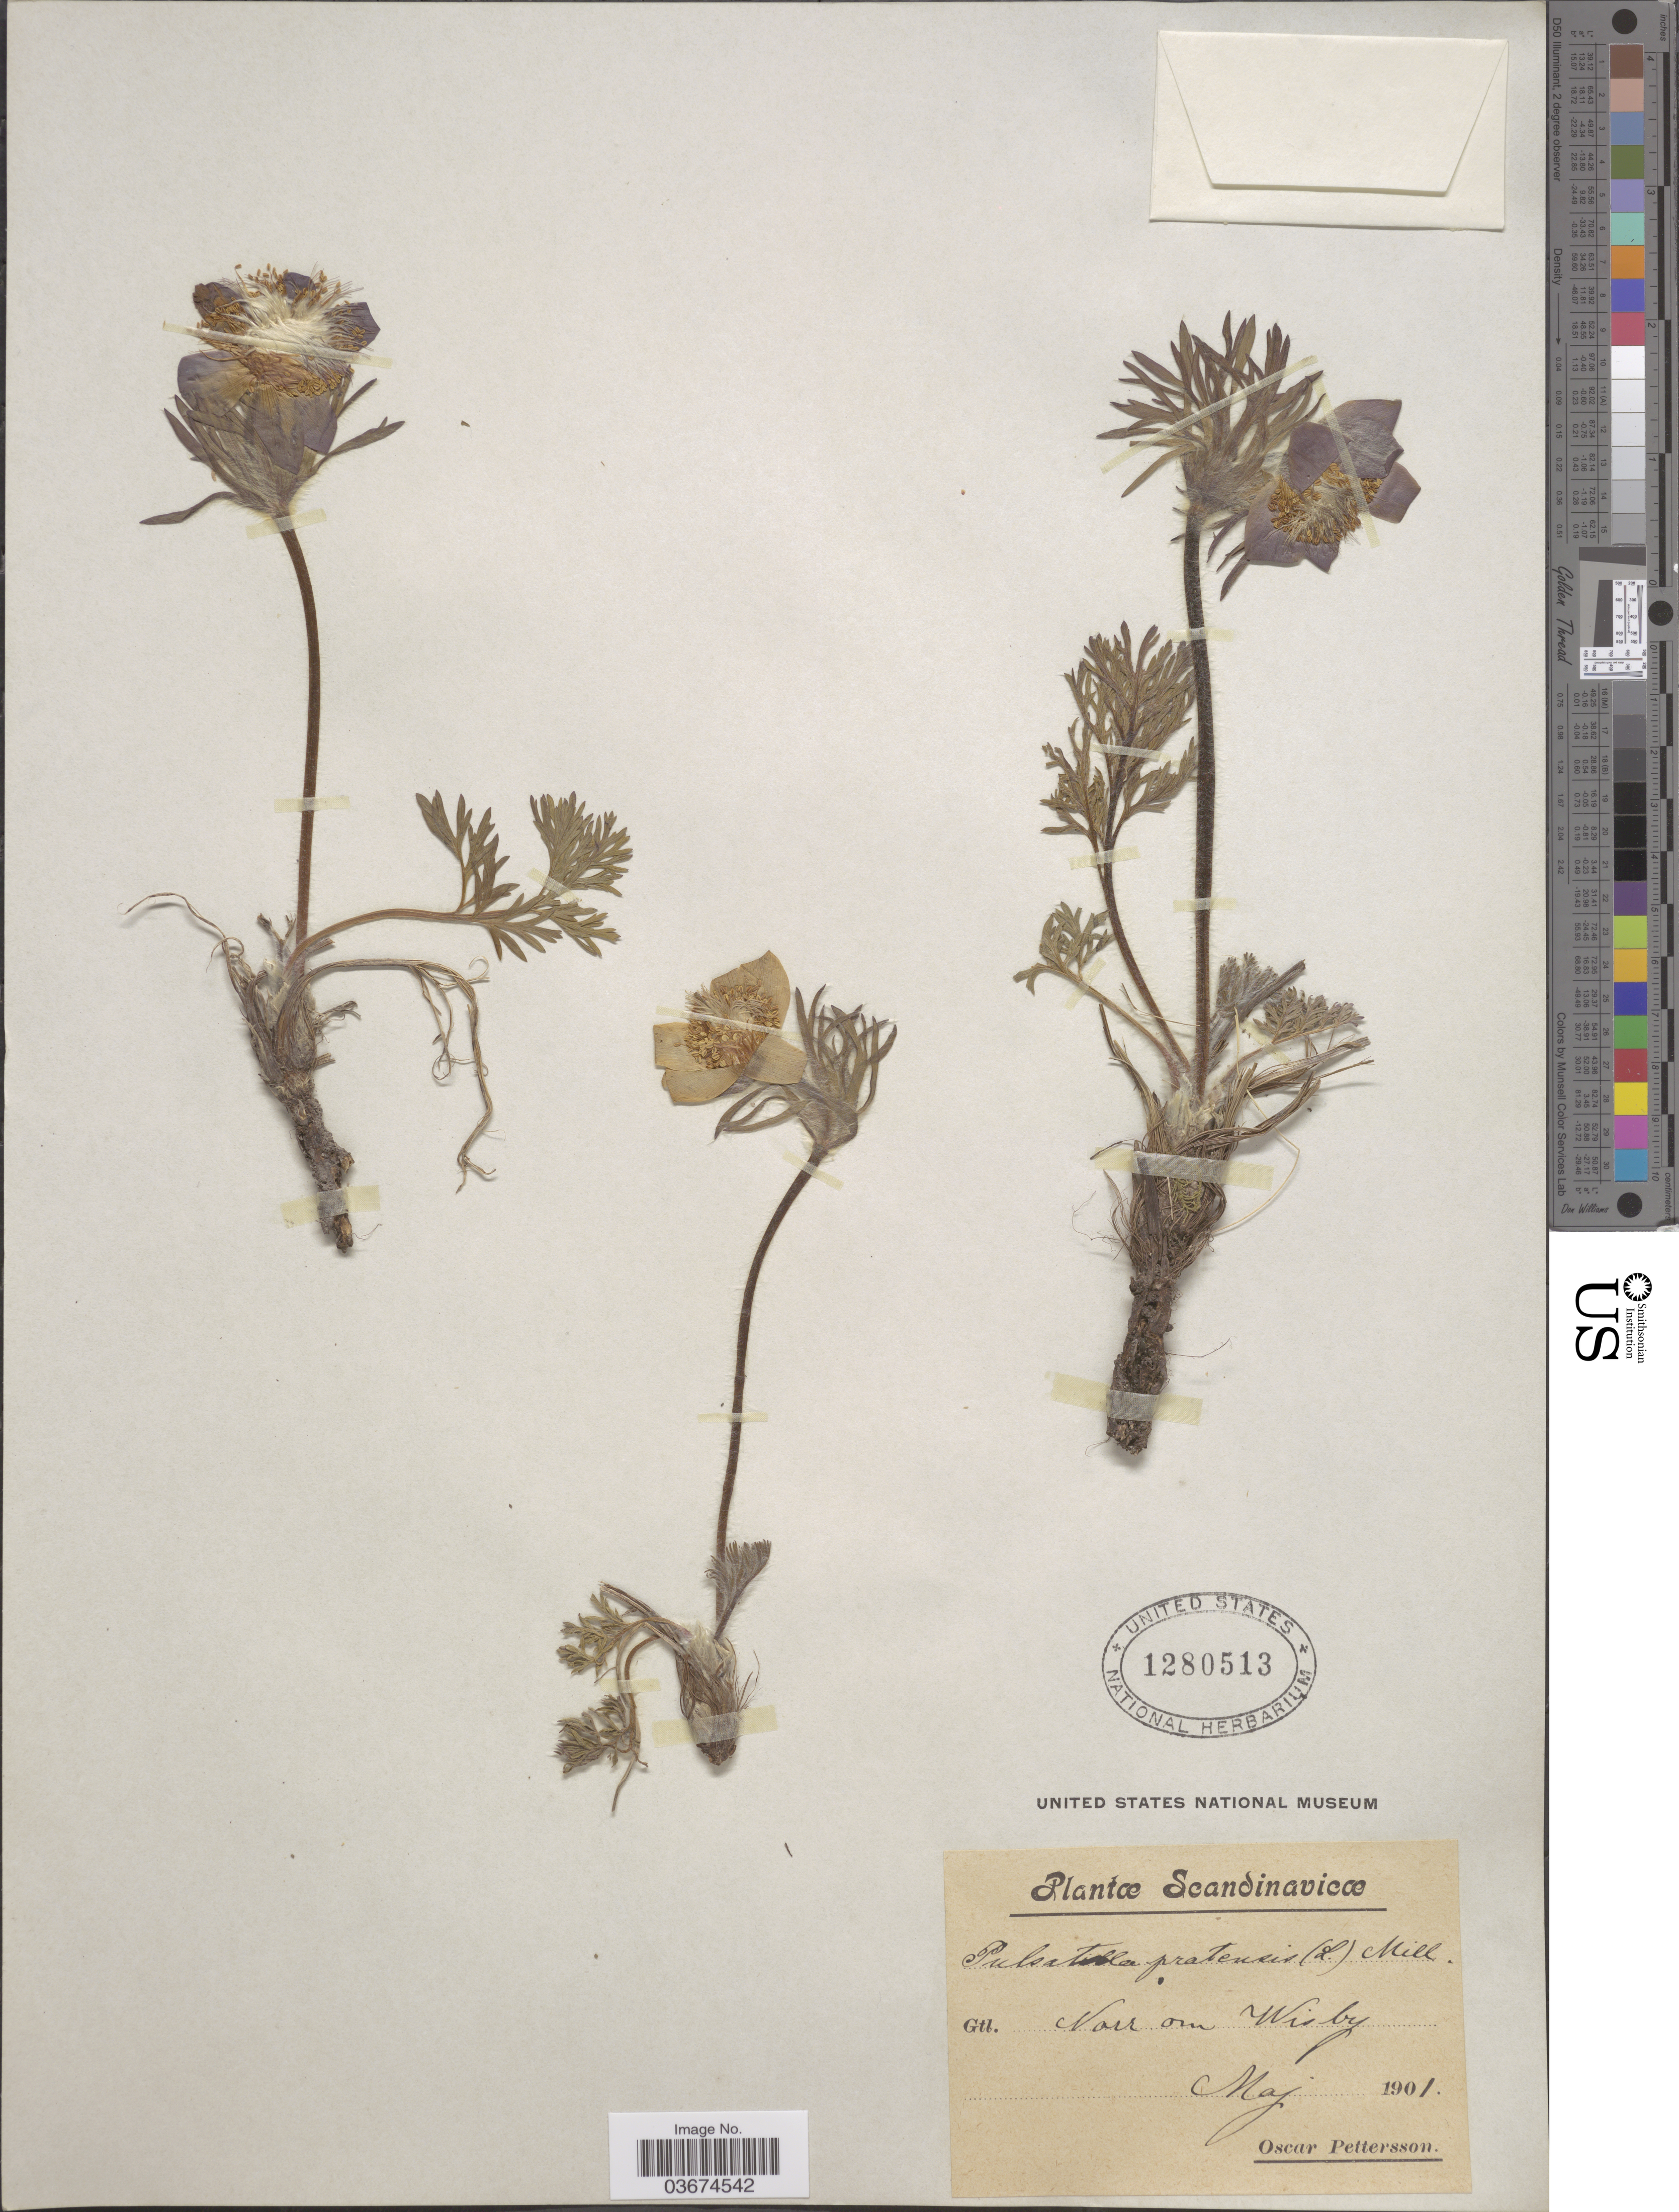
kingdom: Plantae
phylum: Tracheophyta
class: Magnoliopsida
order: Ranunculales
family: Ranunculaceae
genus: Pulsatilla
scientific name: Pulsatilla pratensis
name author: (L.) Mill.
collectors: O. Pettersson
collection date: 1901-05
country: Sweden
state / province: Gotland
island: Gotland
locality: Scandinavicœ. Gtl. Norr om Wisby.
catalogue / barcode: US 1280513